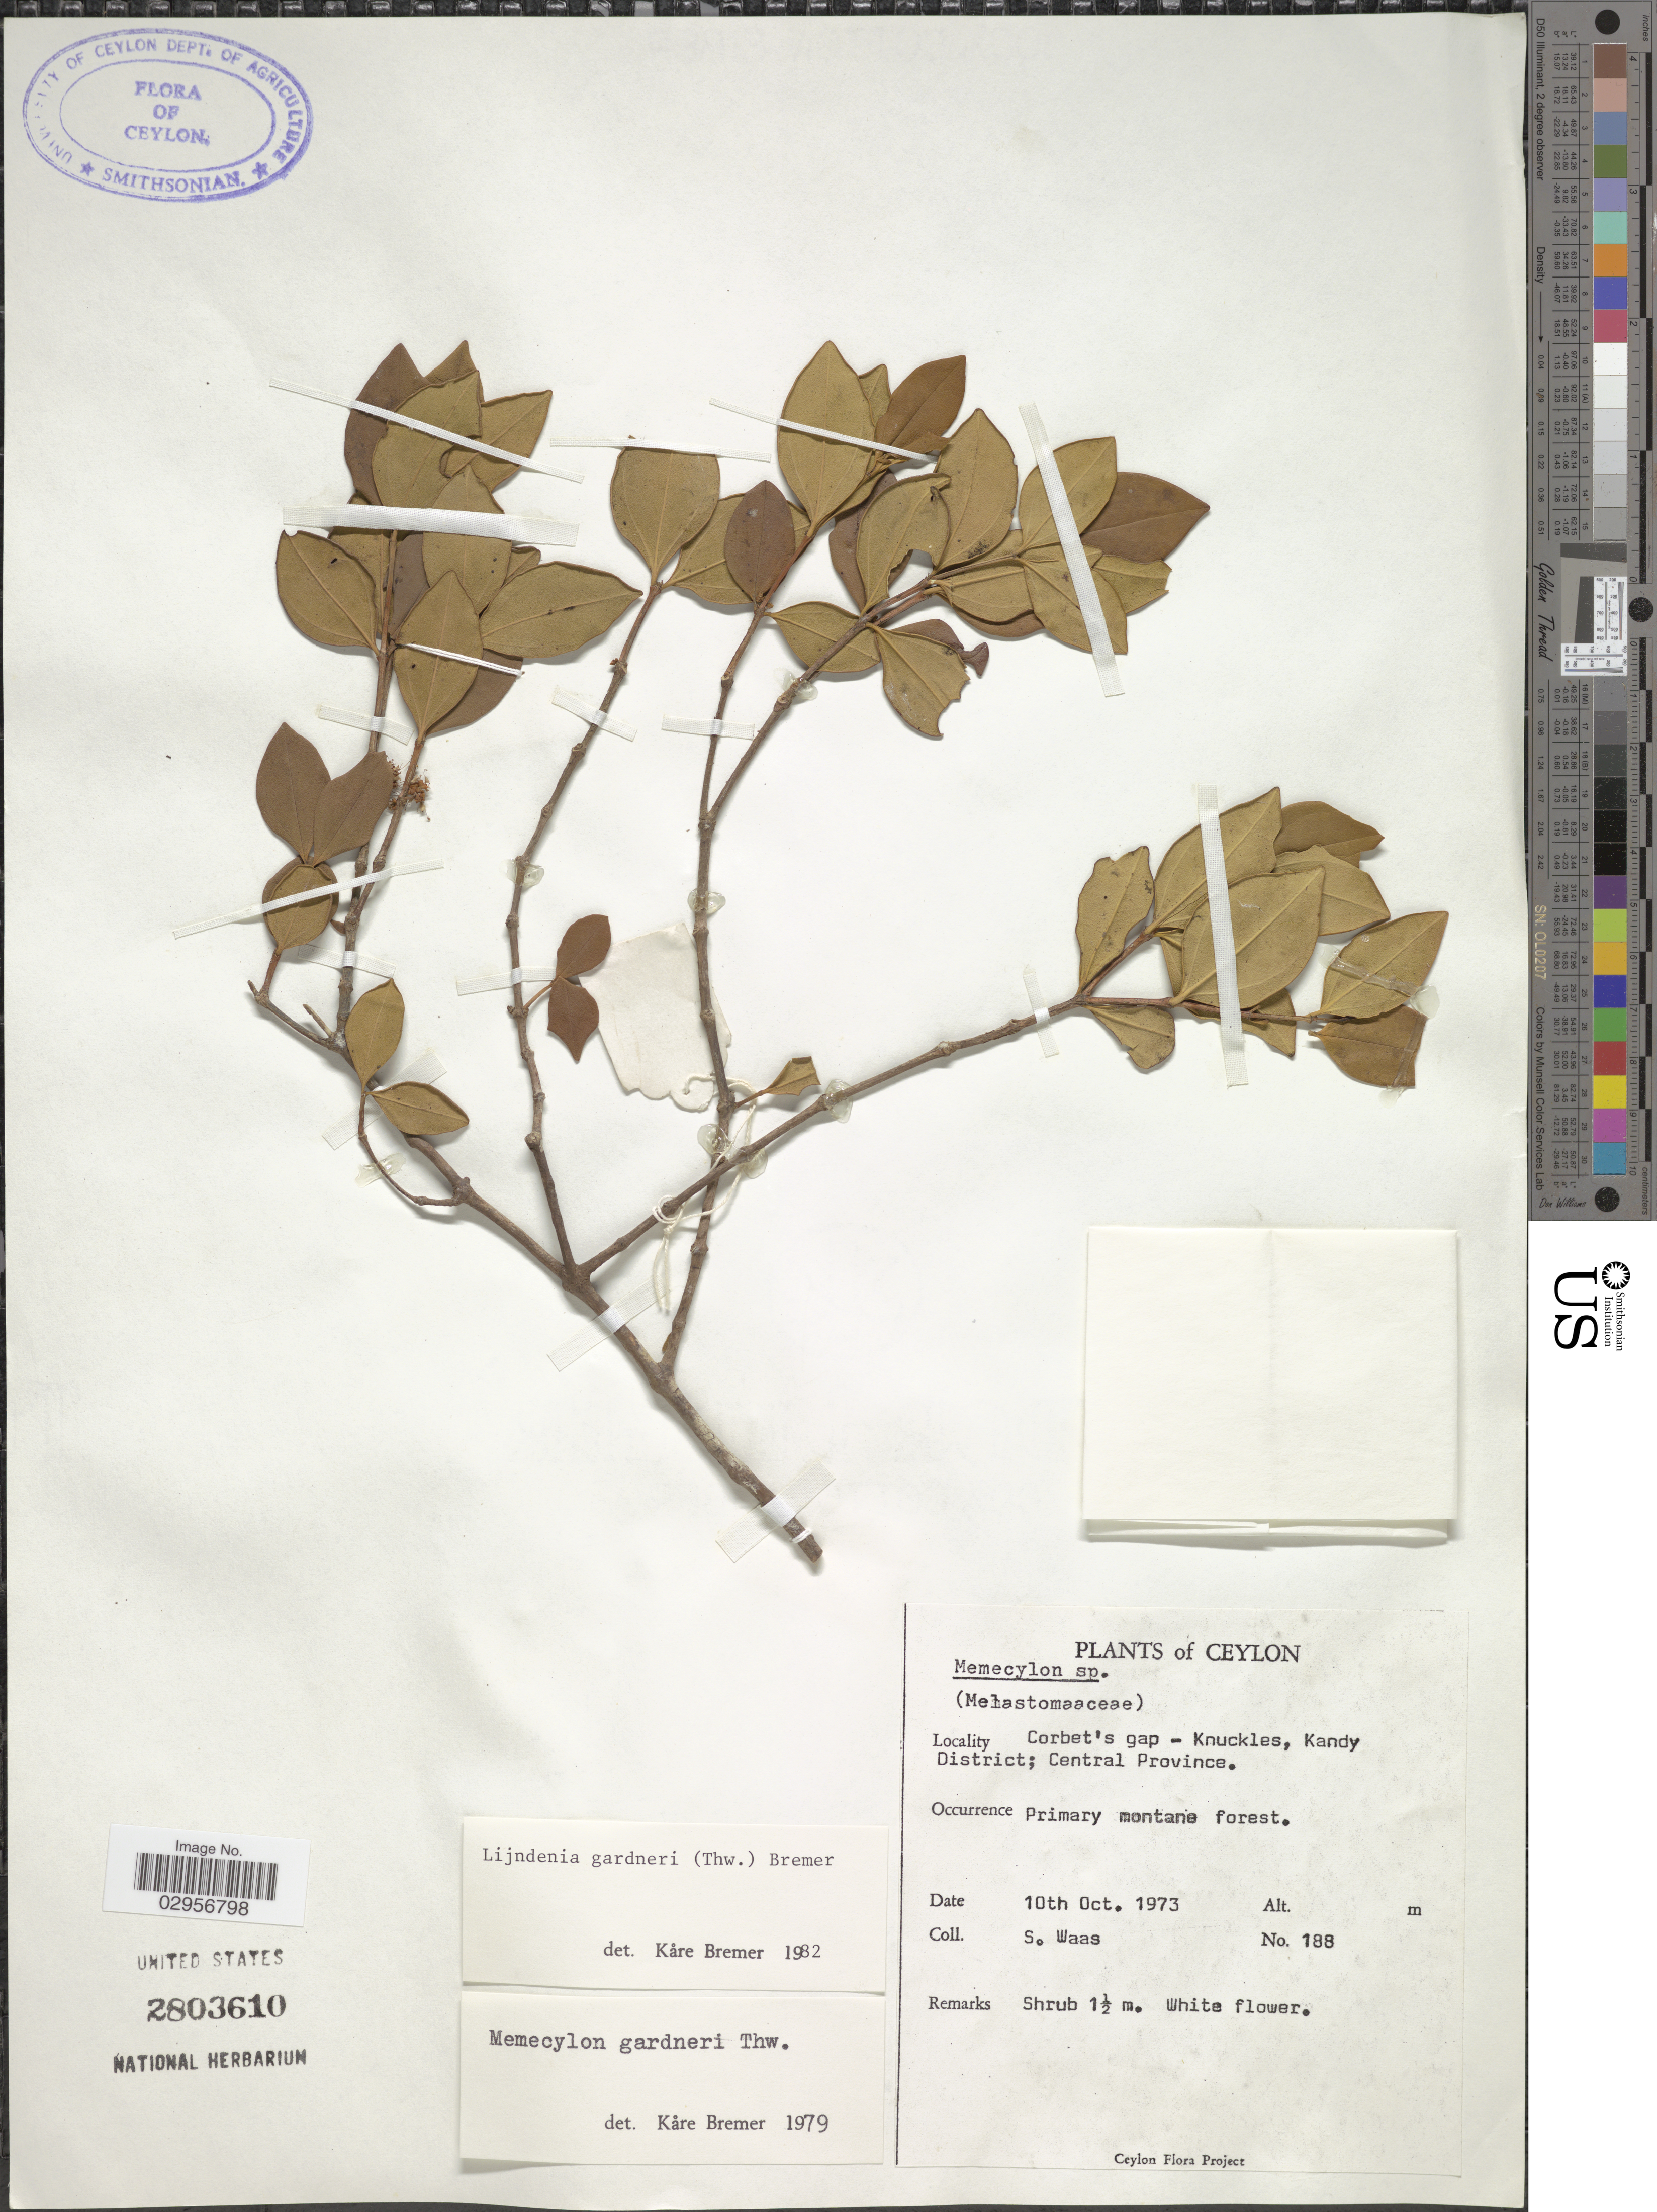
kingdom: Plantae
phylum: Tracheophyta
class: Magnoliopsida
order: Myrtales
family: Melastomataceae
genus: Lijndenia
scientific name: Lijndenia gardneri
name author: K. Bremer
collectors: S. Waas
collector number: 188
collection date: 1973-10-10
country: Sri Lanka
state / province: Central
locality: Corbet's gap - Knuckles, Kandy District; Central Province.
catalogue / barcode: US 2803610